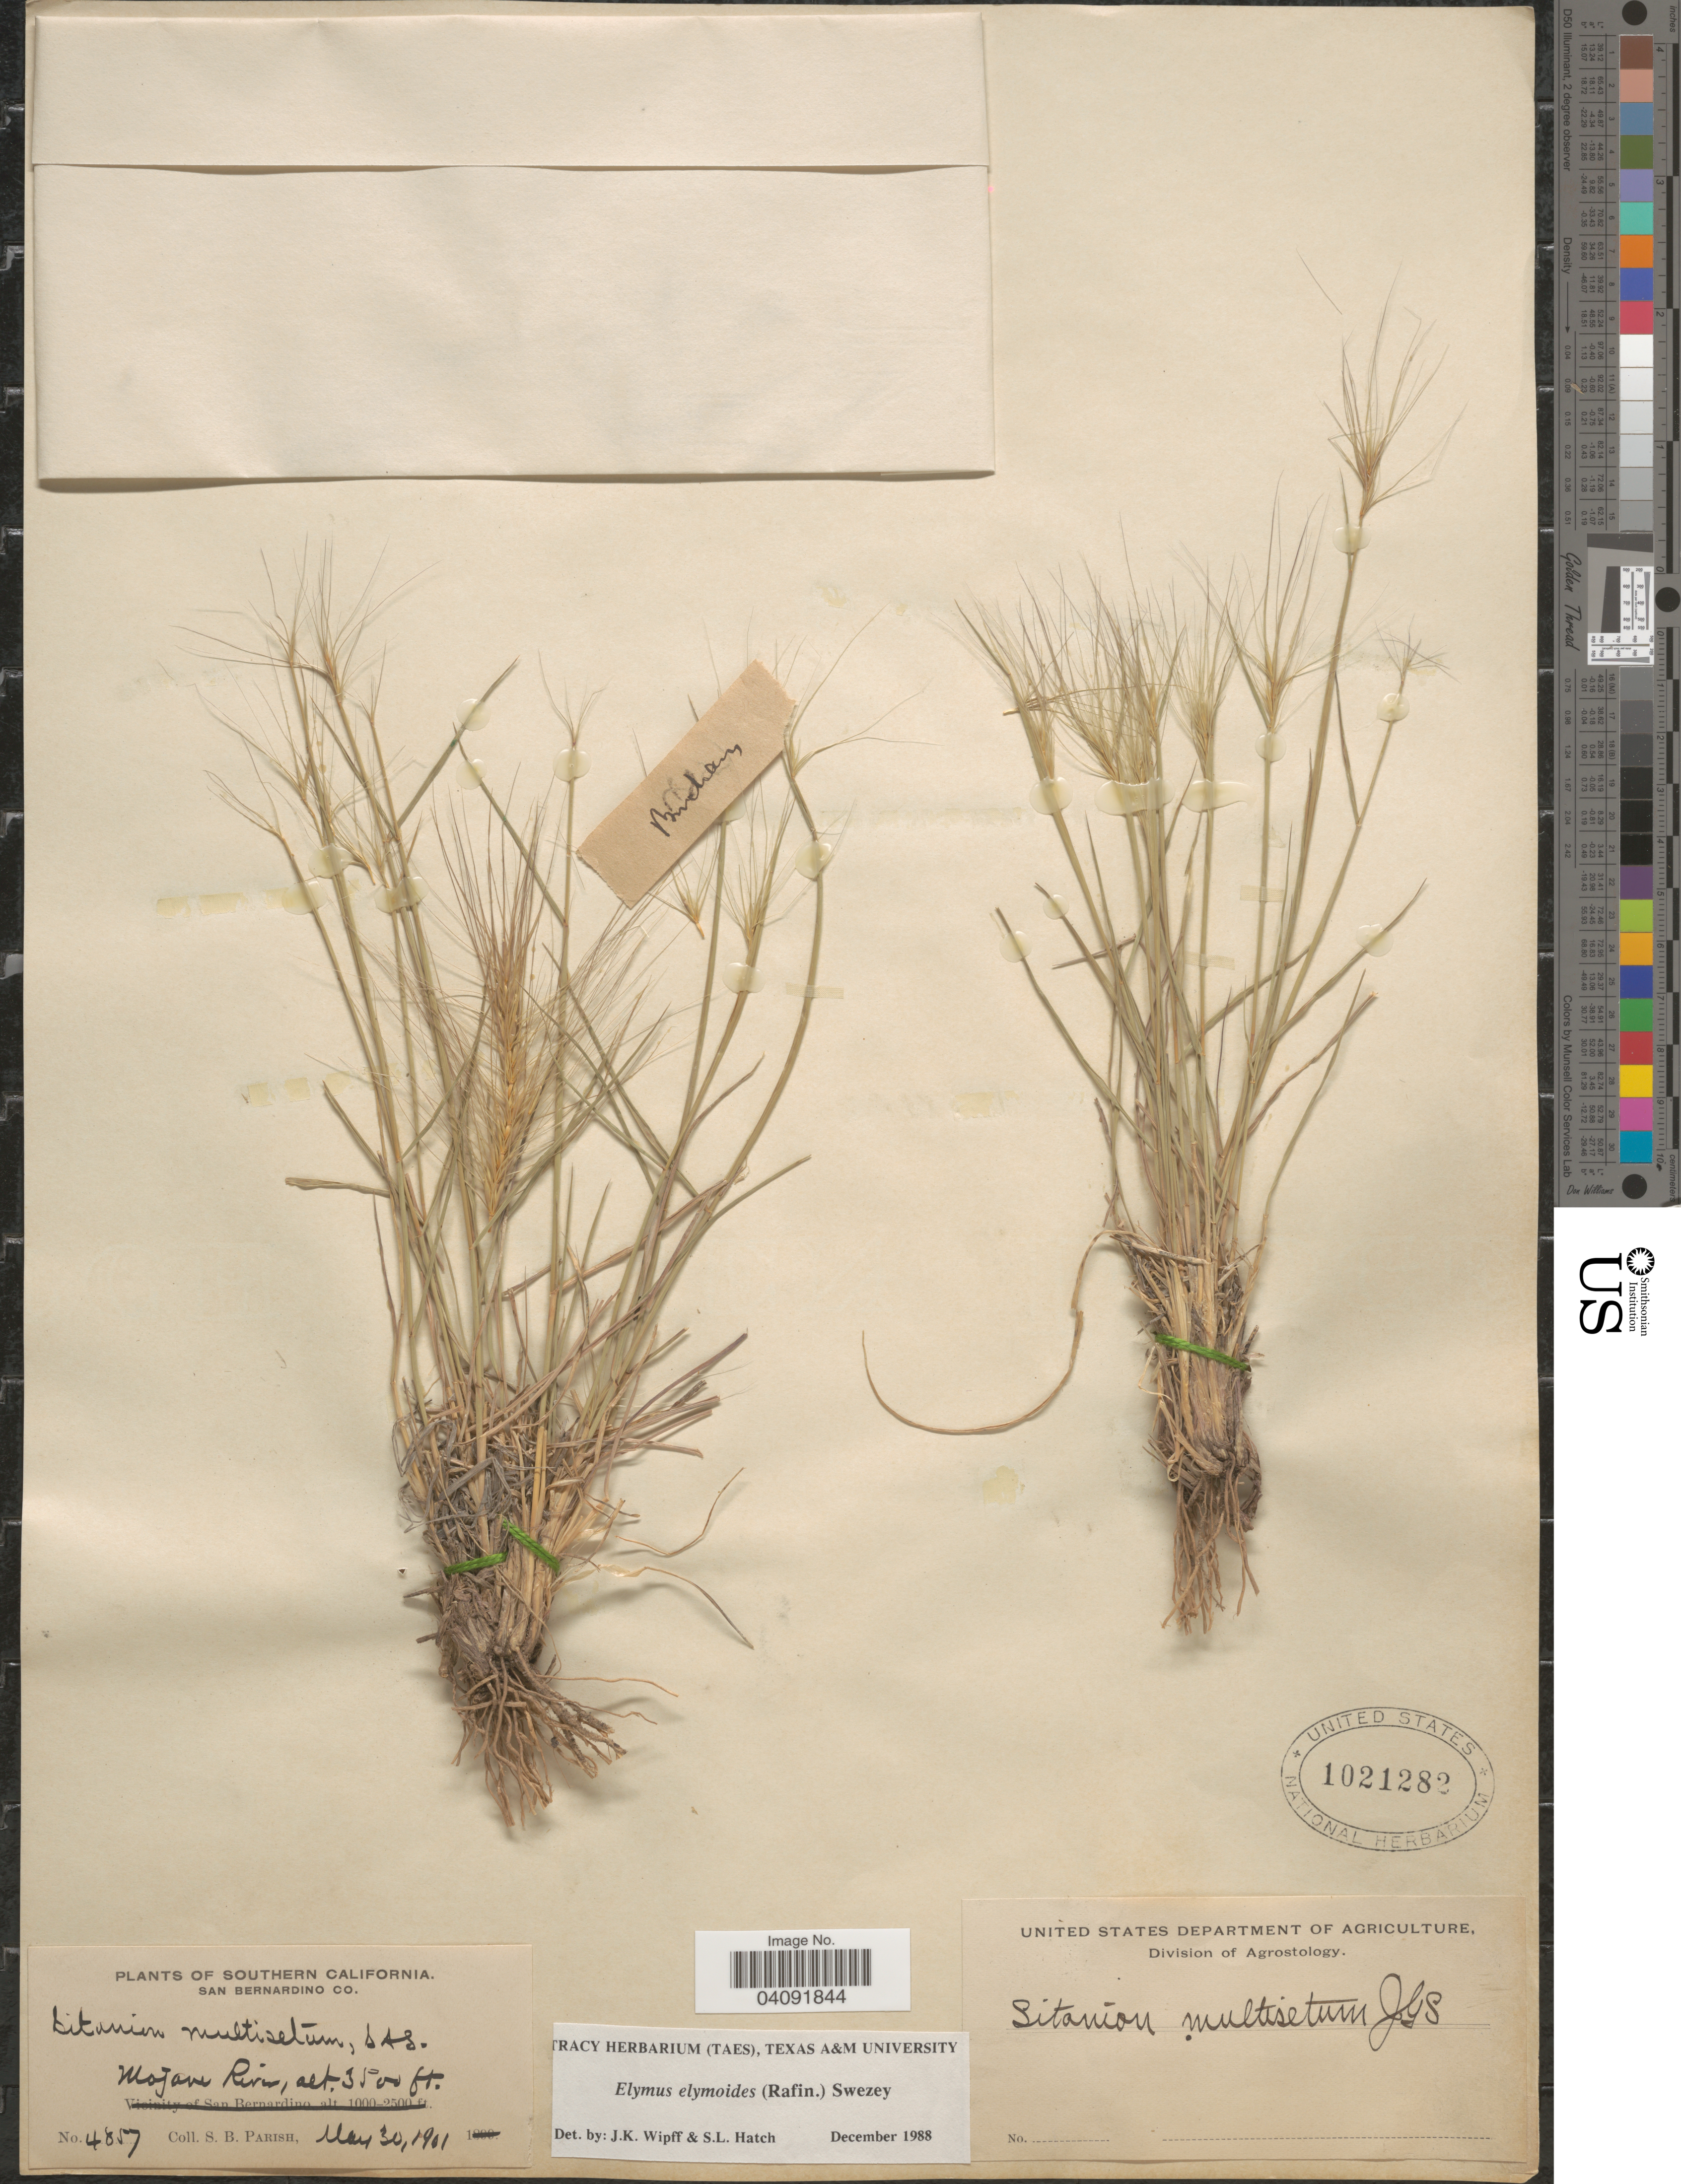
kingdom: Plantae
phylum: Tracheophyta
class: Liliopsida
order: Poales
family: Poaceae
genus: Elymus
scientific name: Elymus elymoides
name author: (Raf.) Swezey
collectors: S. B. Parish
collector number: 4857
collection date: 1901-05-30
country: United States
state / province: California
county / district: San Bernardino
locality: Southern California. San Bernardino Co. Mojave River.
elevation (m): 1067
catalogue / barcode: US 1021282